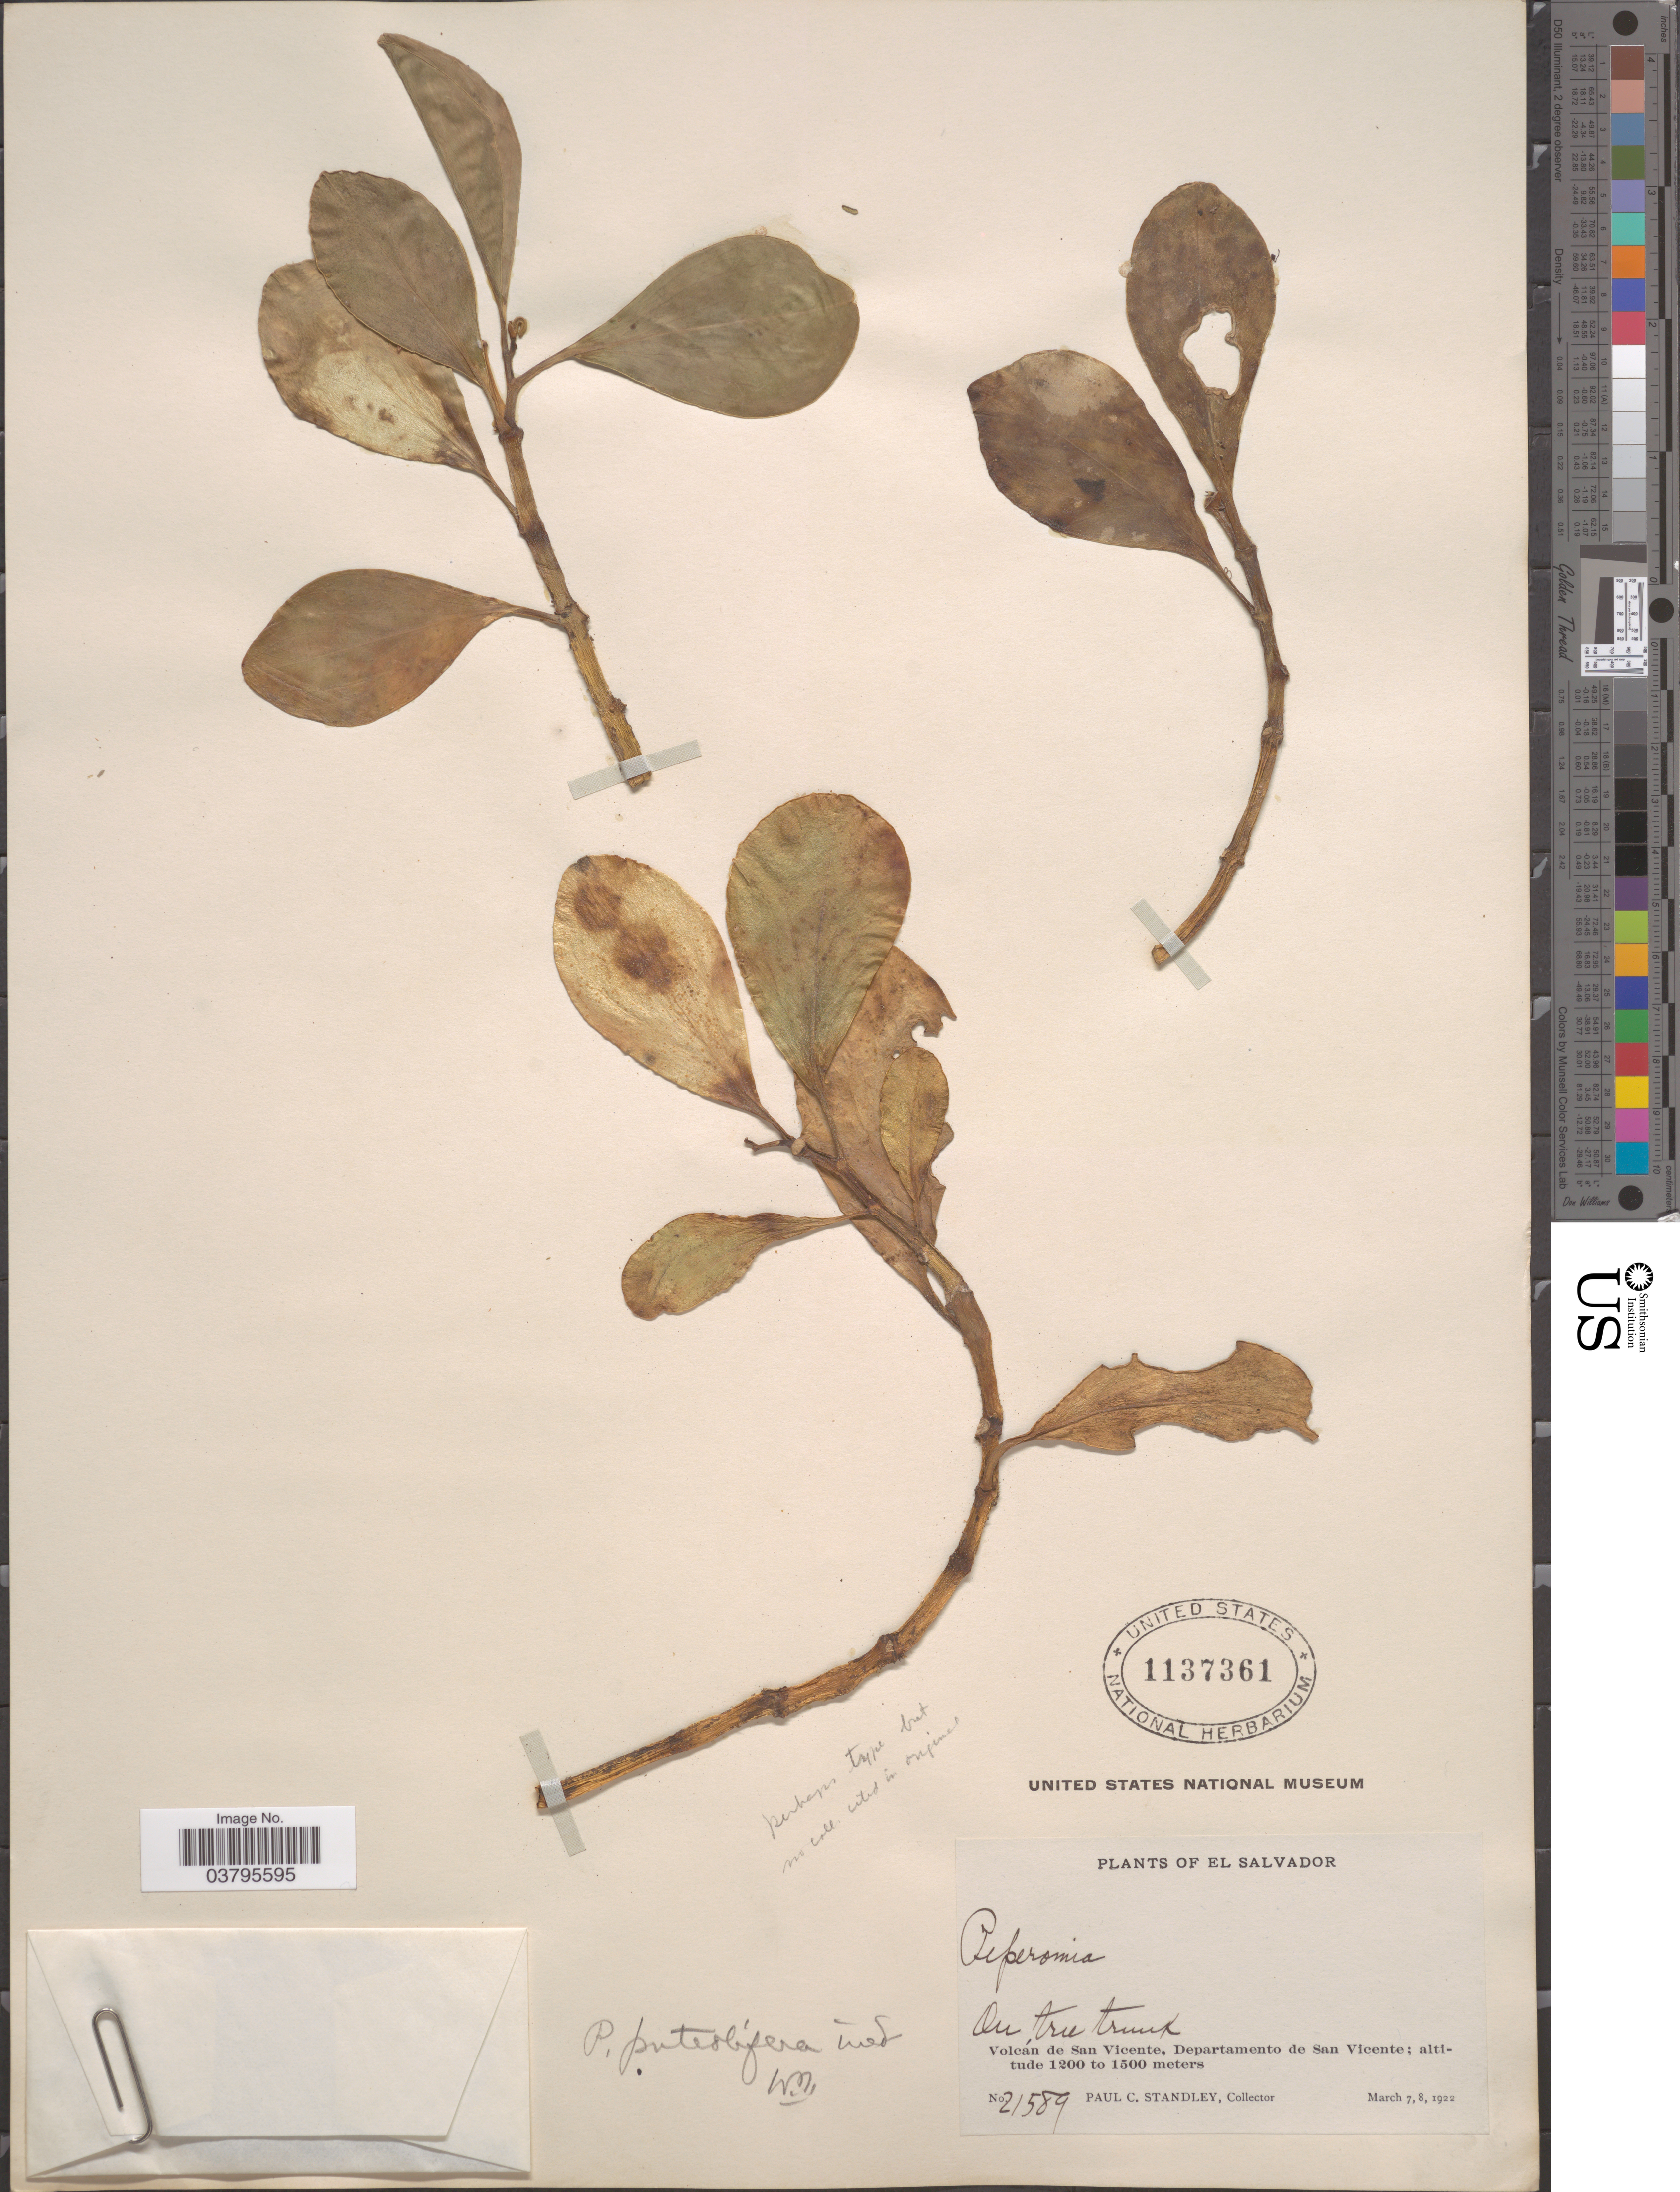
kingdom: Plantae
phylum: Tracheophyta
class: Magnoliopsida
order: Piperales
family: Piperaceae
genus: Peperomia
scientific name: Peperomia puteolifera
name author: Trel.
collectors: P. C. Standley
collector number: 21589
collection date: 1922-03-07/1922-03-08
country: El Salvador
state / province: San Vincente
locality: Volcán de San Vicente, Departamento de San Vicente.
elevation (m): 1200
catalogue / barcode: US 1137361